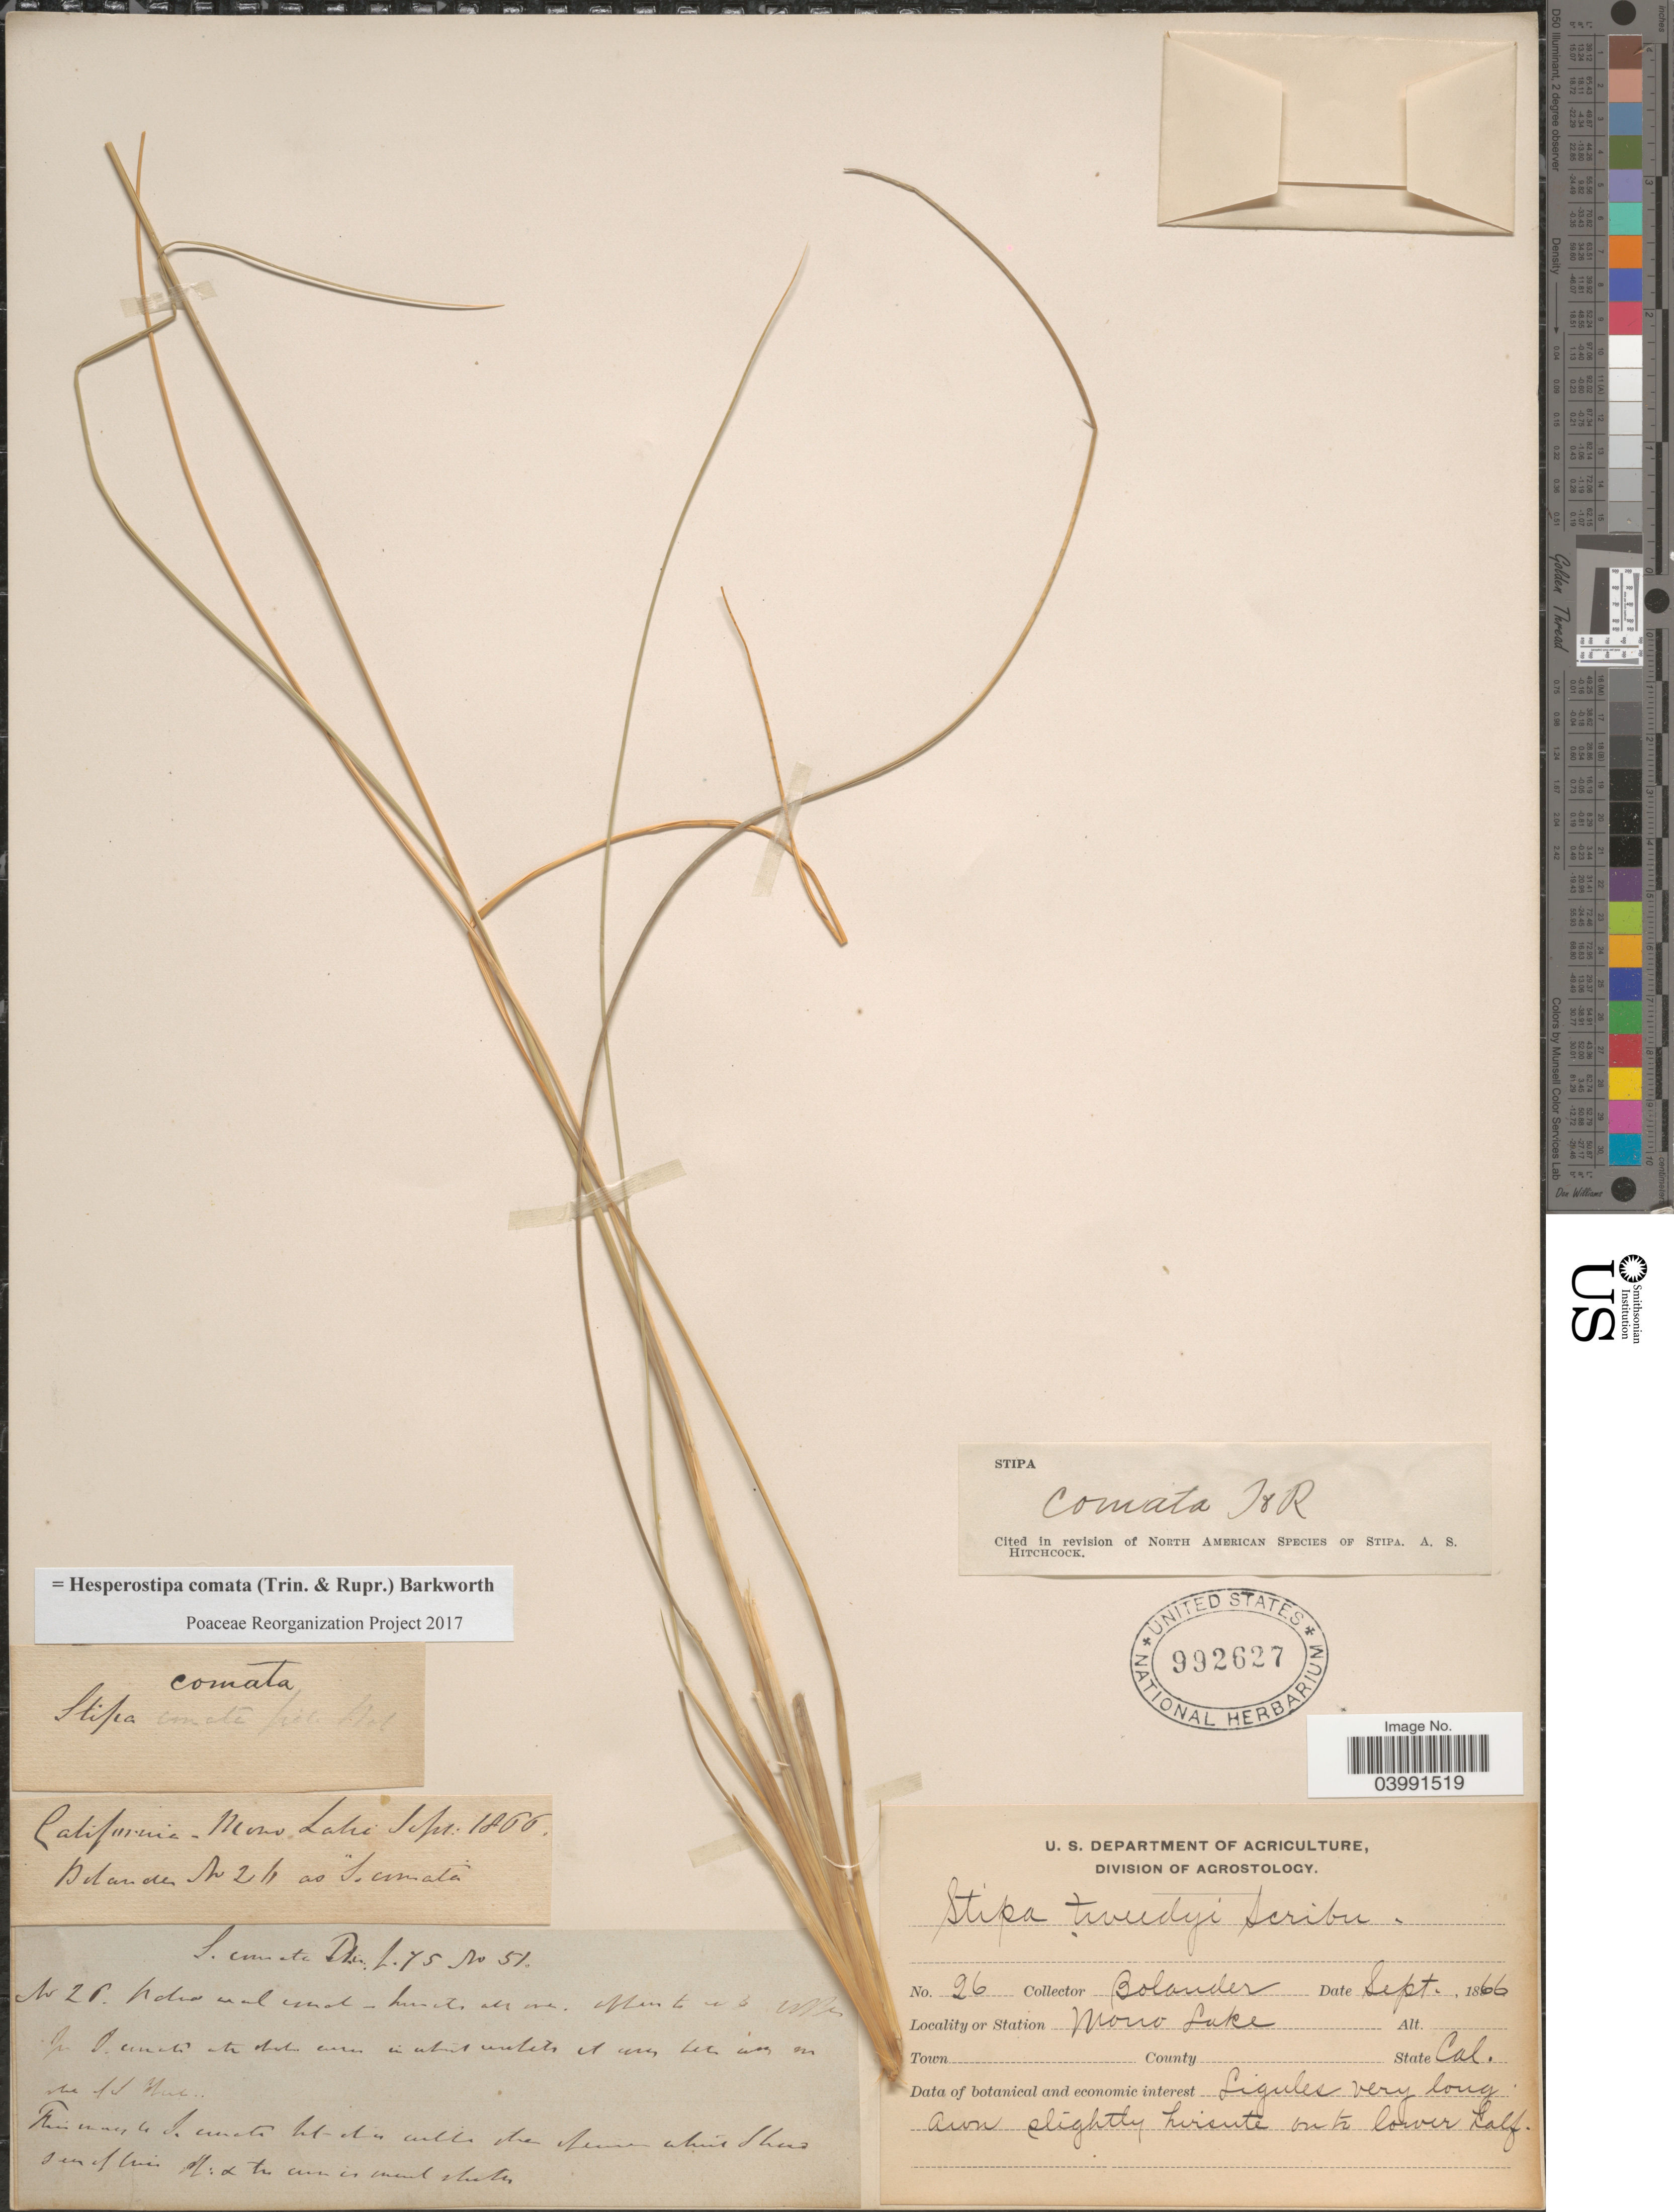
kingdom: Plantae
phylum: Tracheophyta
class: Liliopsida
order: Poales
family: Poaceae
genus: Hesperostipa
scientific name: Hesperostipa comata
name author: (Trin. & Rupr.) Barkworth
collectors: H. Bolander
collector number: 26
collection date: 1866-09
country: United States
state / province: California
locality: Mono Lake.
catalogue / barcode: US 992627